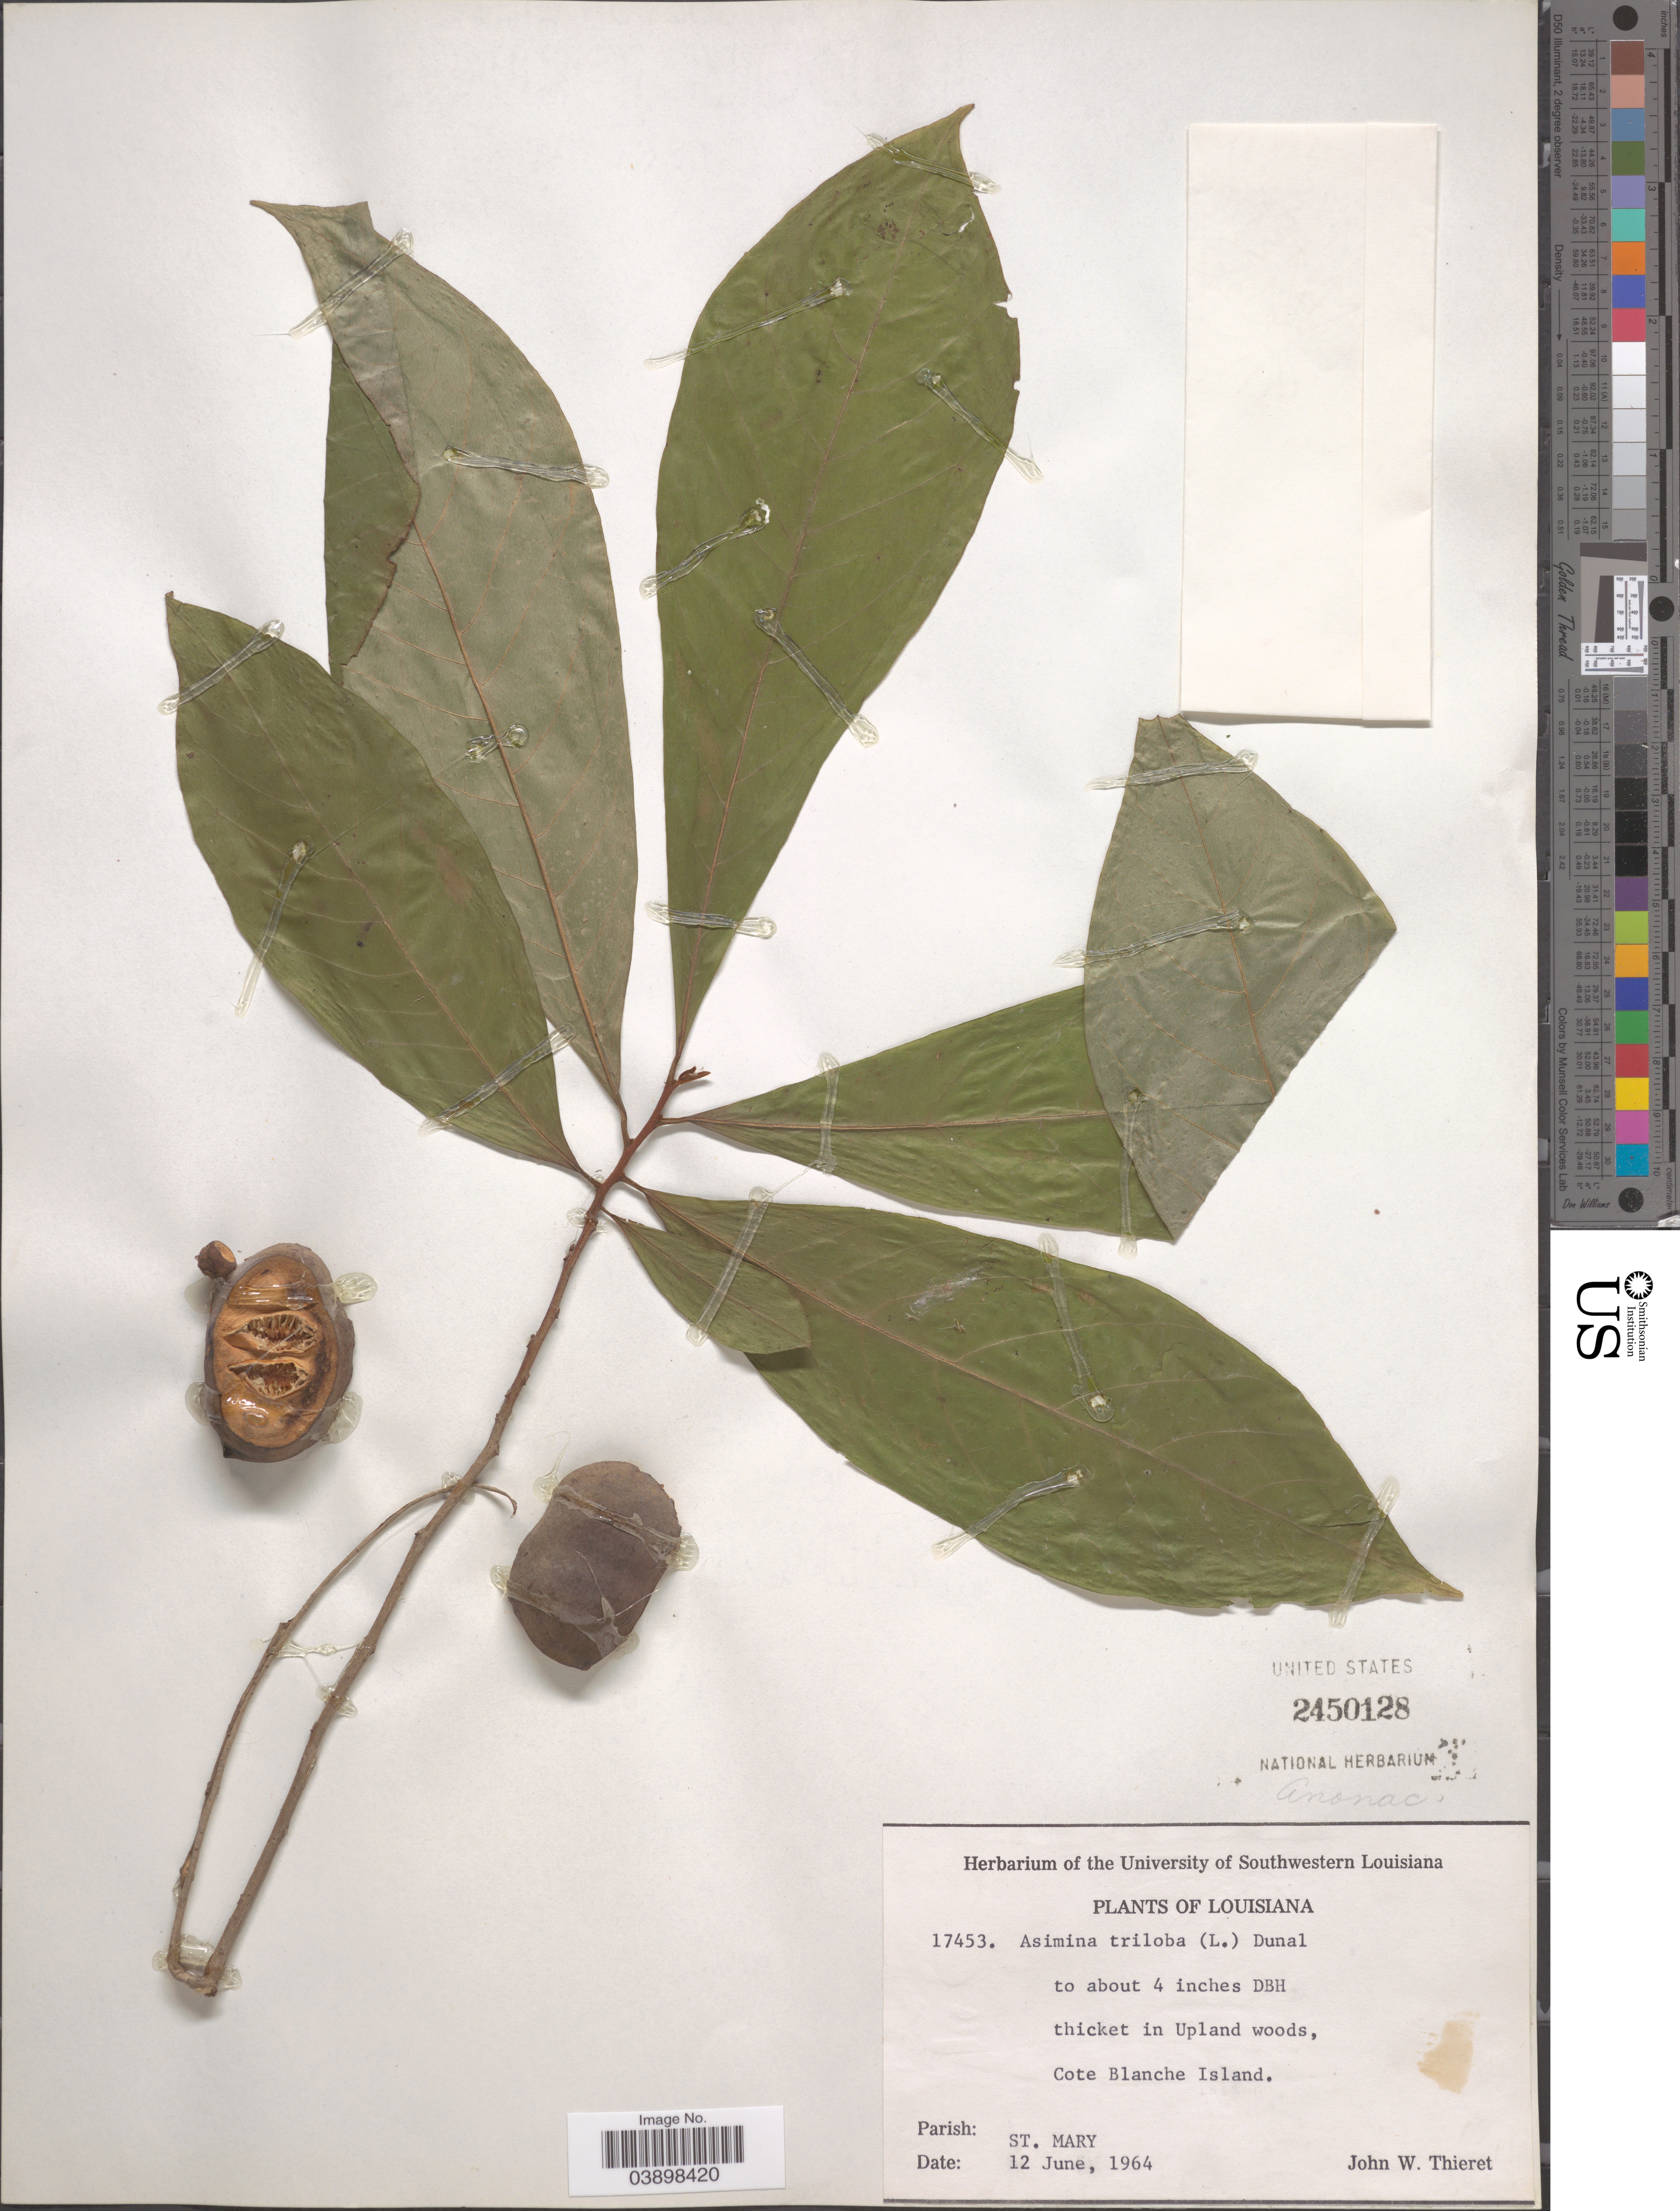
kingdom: Plantae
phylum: Tracheophyta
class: Magnoliopsida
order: Magnoliales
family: Annonaceae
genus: Asimina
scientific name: Asimina triloba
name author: (L.) Dunal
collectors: J. W. Thieret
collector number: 17453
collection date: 1964-06-12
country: United States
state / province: Louisiana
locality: Thicket in Upland woods, Cote Blanche Island. Parish: St. Mary.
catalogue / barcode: US 2450128